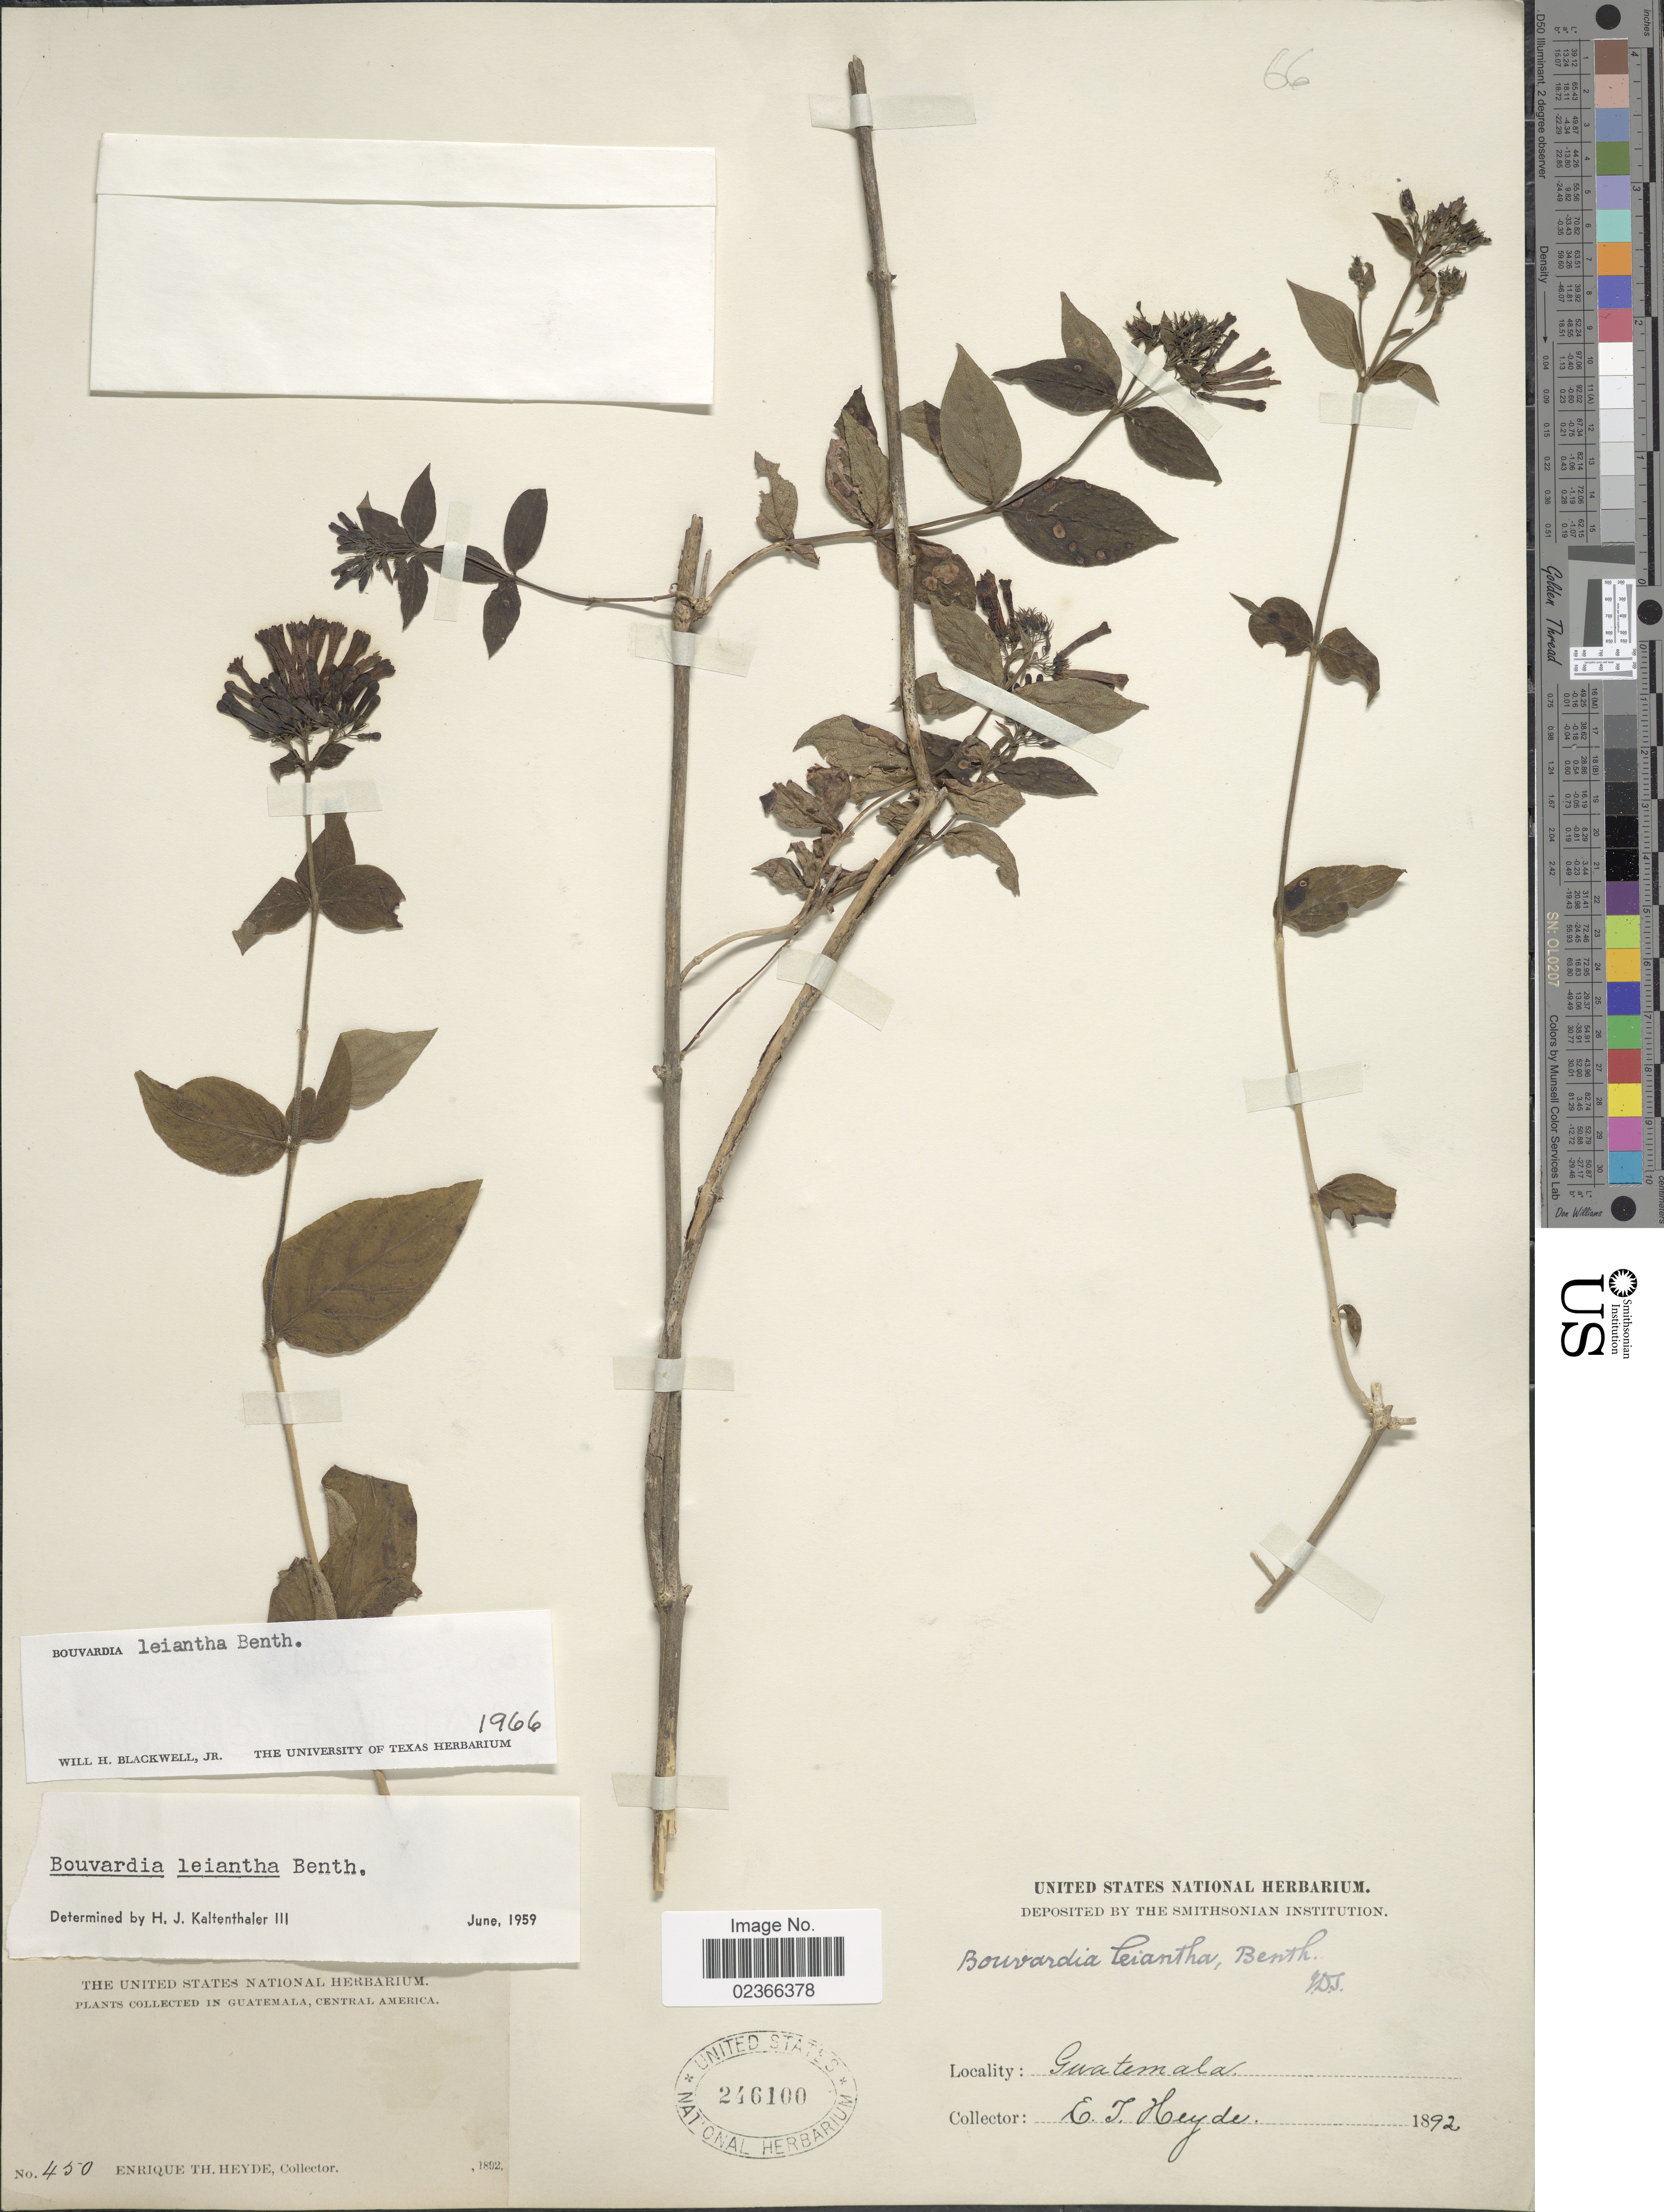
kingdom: Plantae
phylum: Tracheophyta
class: Magnoliopsida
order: Gentianales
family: Rubiaceae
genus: Bouvardia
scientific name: Bouvardia leiantha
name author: Benth.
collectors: E. T. Heyde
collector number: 450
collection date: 1892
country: Guatemala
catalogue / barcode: US 246100